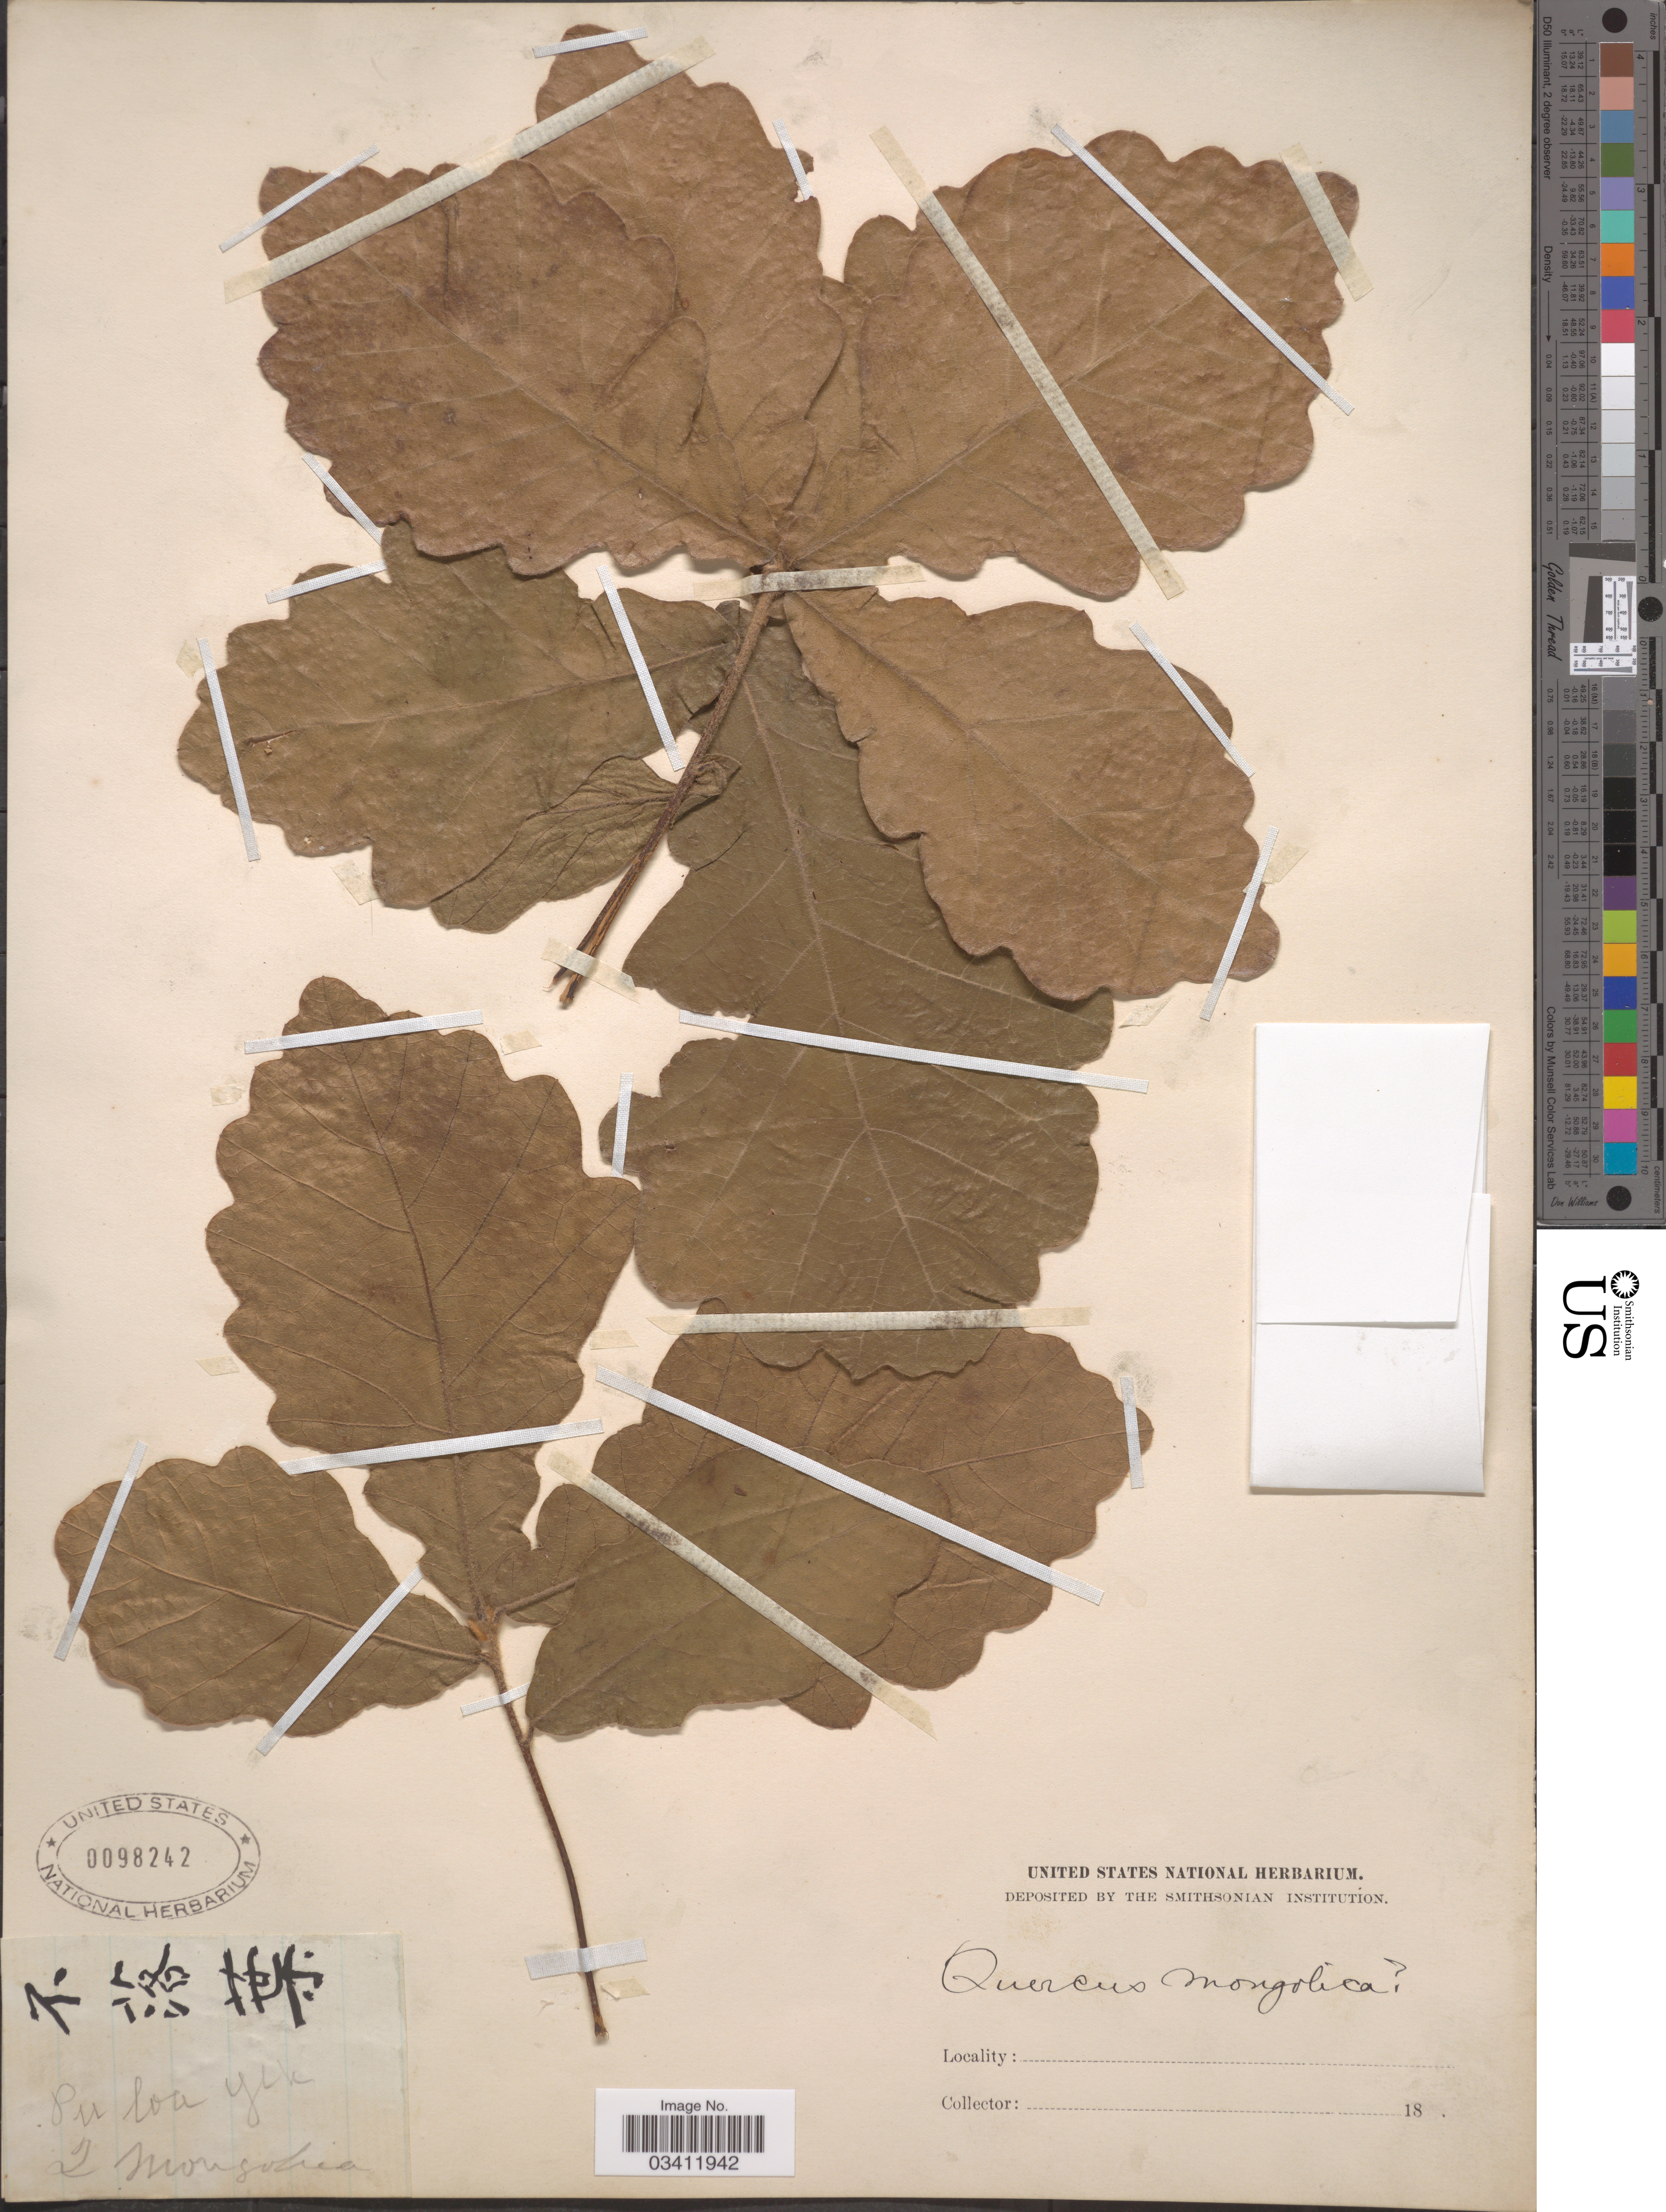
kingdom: Plantae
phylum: Tracheophyta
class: Magnoliopsida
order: Fagales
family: Fagaceae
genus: Quercus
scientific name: Quercus mongolica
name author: Fisch. ex Ledeb.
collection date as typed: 18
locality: Pu loa yek [unsure placement]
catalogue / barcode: US 98242